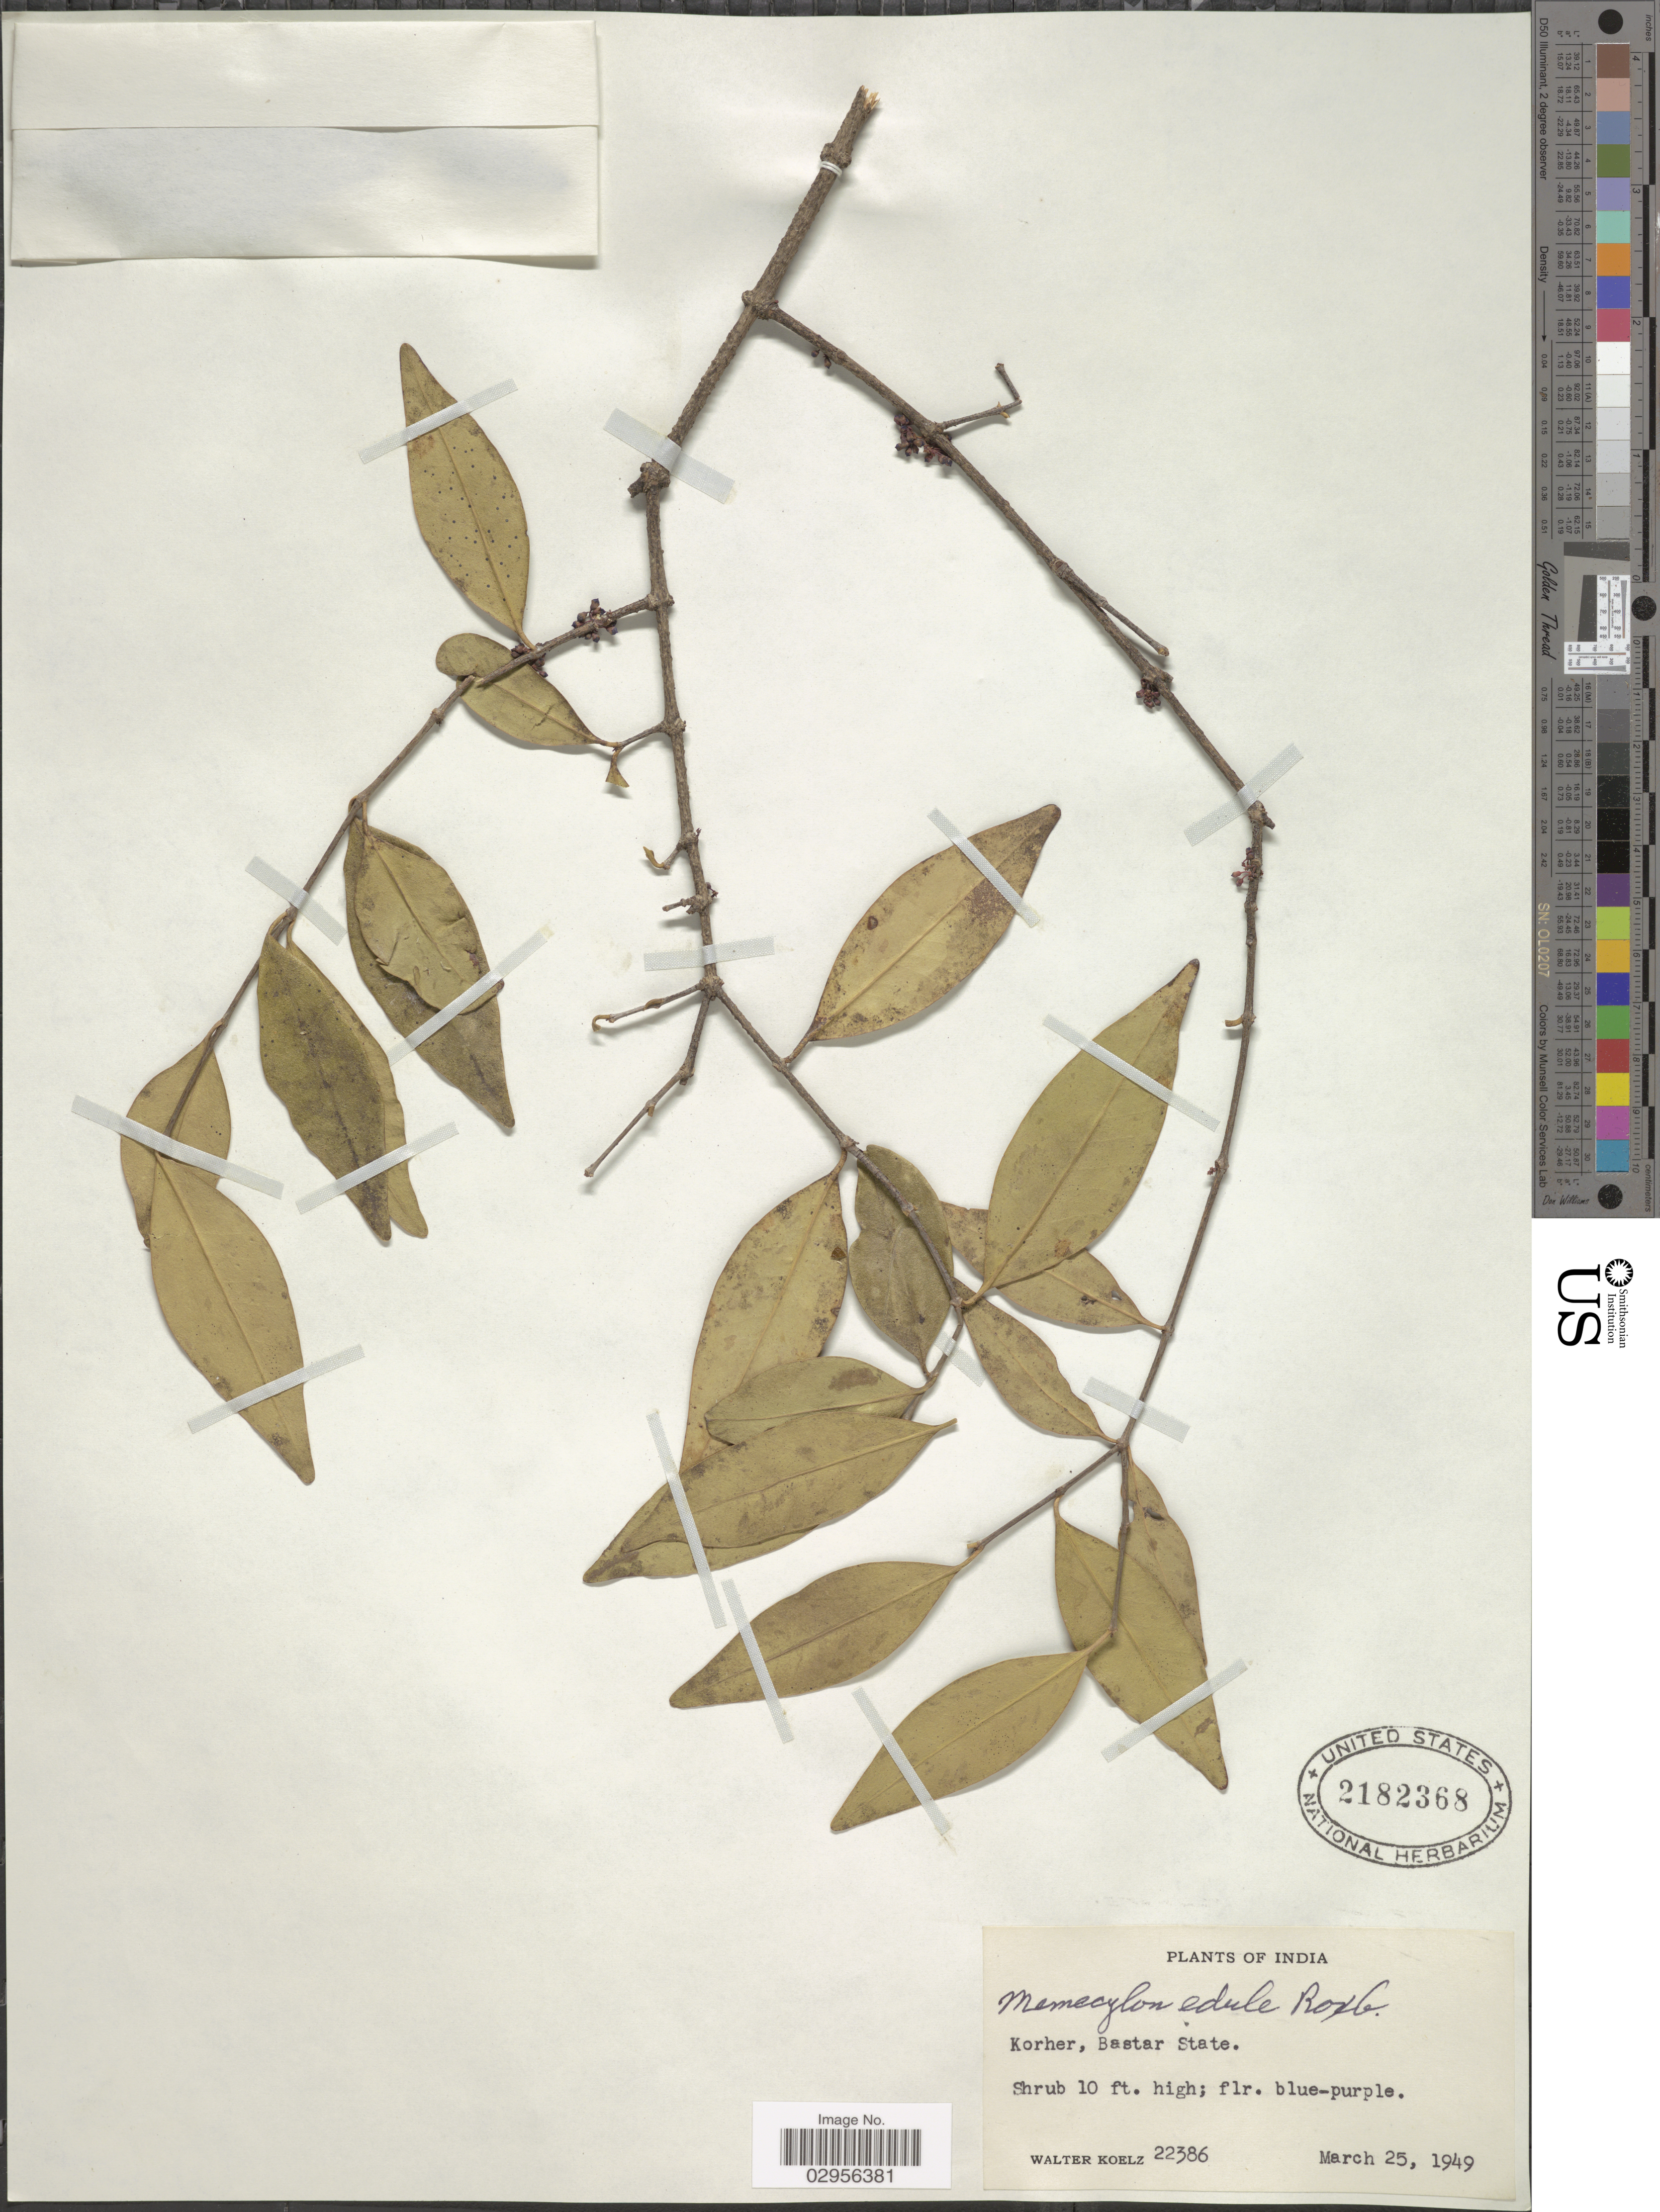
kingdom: Plantae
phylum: Tracheophyta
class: Magnoliopsida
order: Myrtales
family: Melastomataceae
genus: Memecylon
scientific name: Memecylon edule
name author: Roxb.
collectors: W. N. Koelz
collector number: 22386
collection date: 1949-03-25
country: India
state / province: Chhattisgarh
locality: Korher, Bastar State.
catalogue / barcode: US 2182368